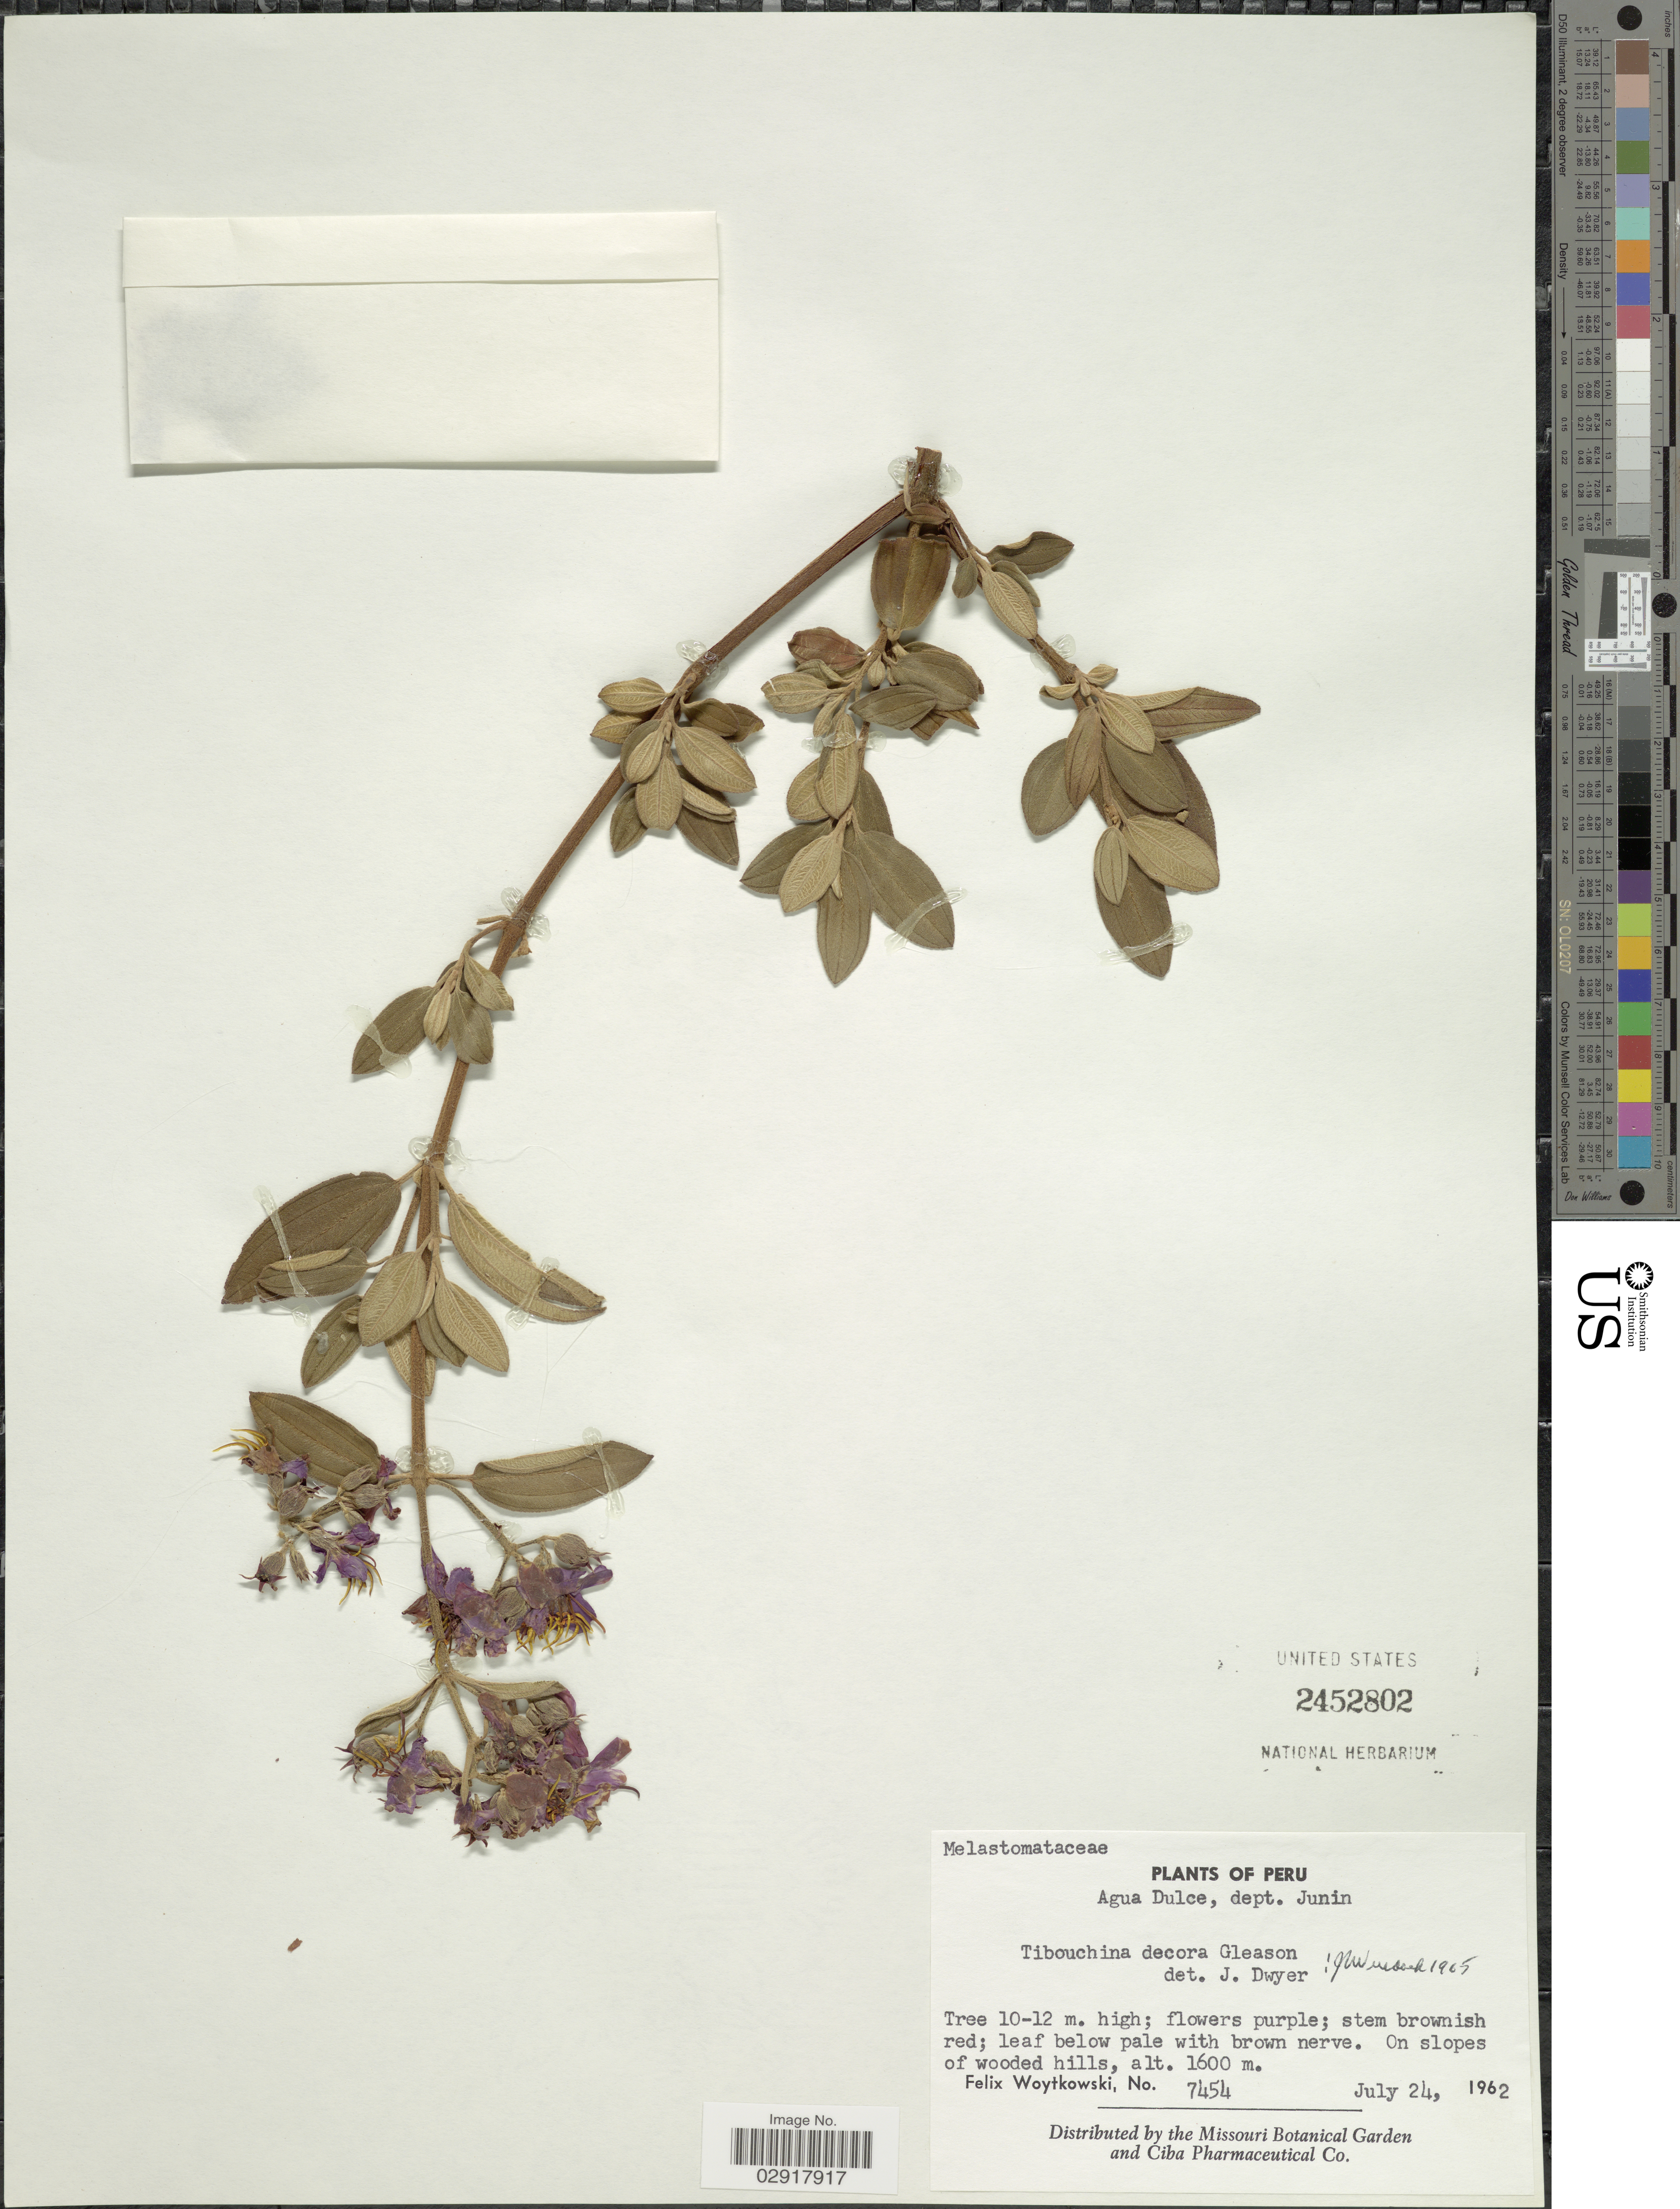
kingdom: Plantae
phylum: Tracheophyta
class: Magnoliopsida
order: Myrtales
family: Melastomataceae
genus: Chaetogastra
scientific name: Chaetogastra decora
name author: (Gleason) P.J.F. Guim. & Michelang.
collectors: F. Woytkowski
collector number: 7454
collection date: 1962-07-24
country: Peru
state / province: Junín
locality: Agua Dulce, dept. Junin. On slopes of wooded hills.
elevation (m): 1600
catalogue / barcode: US 2452802